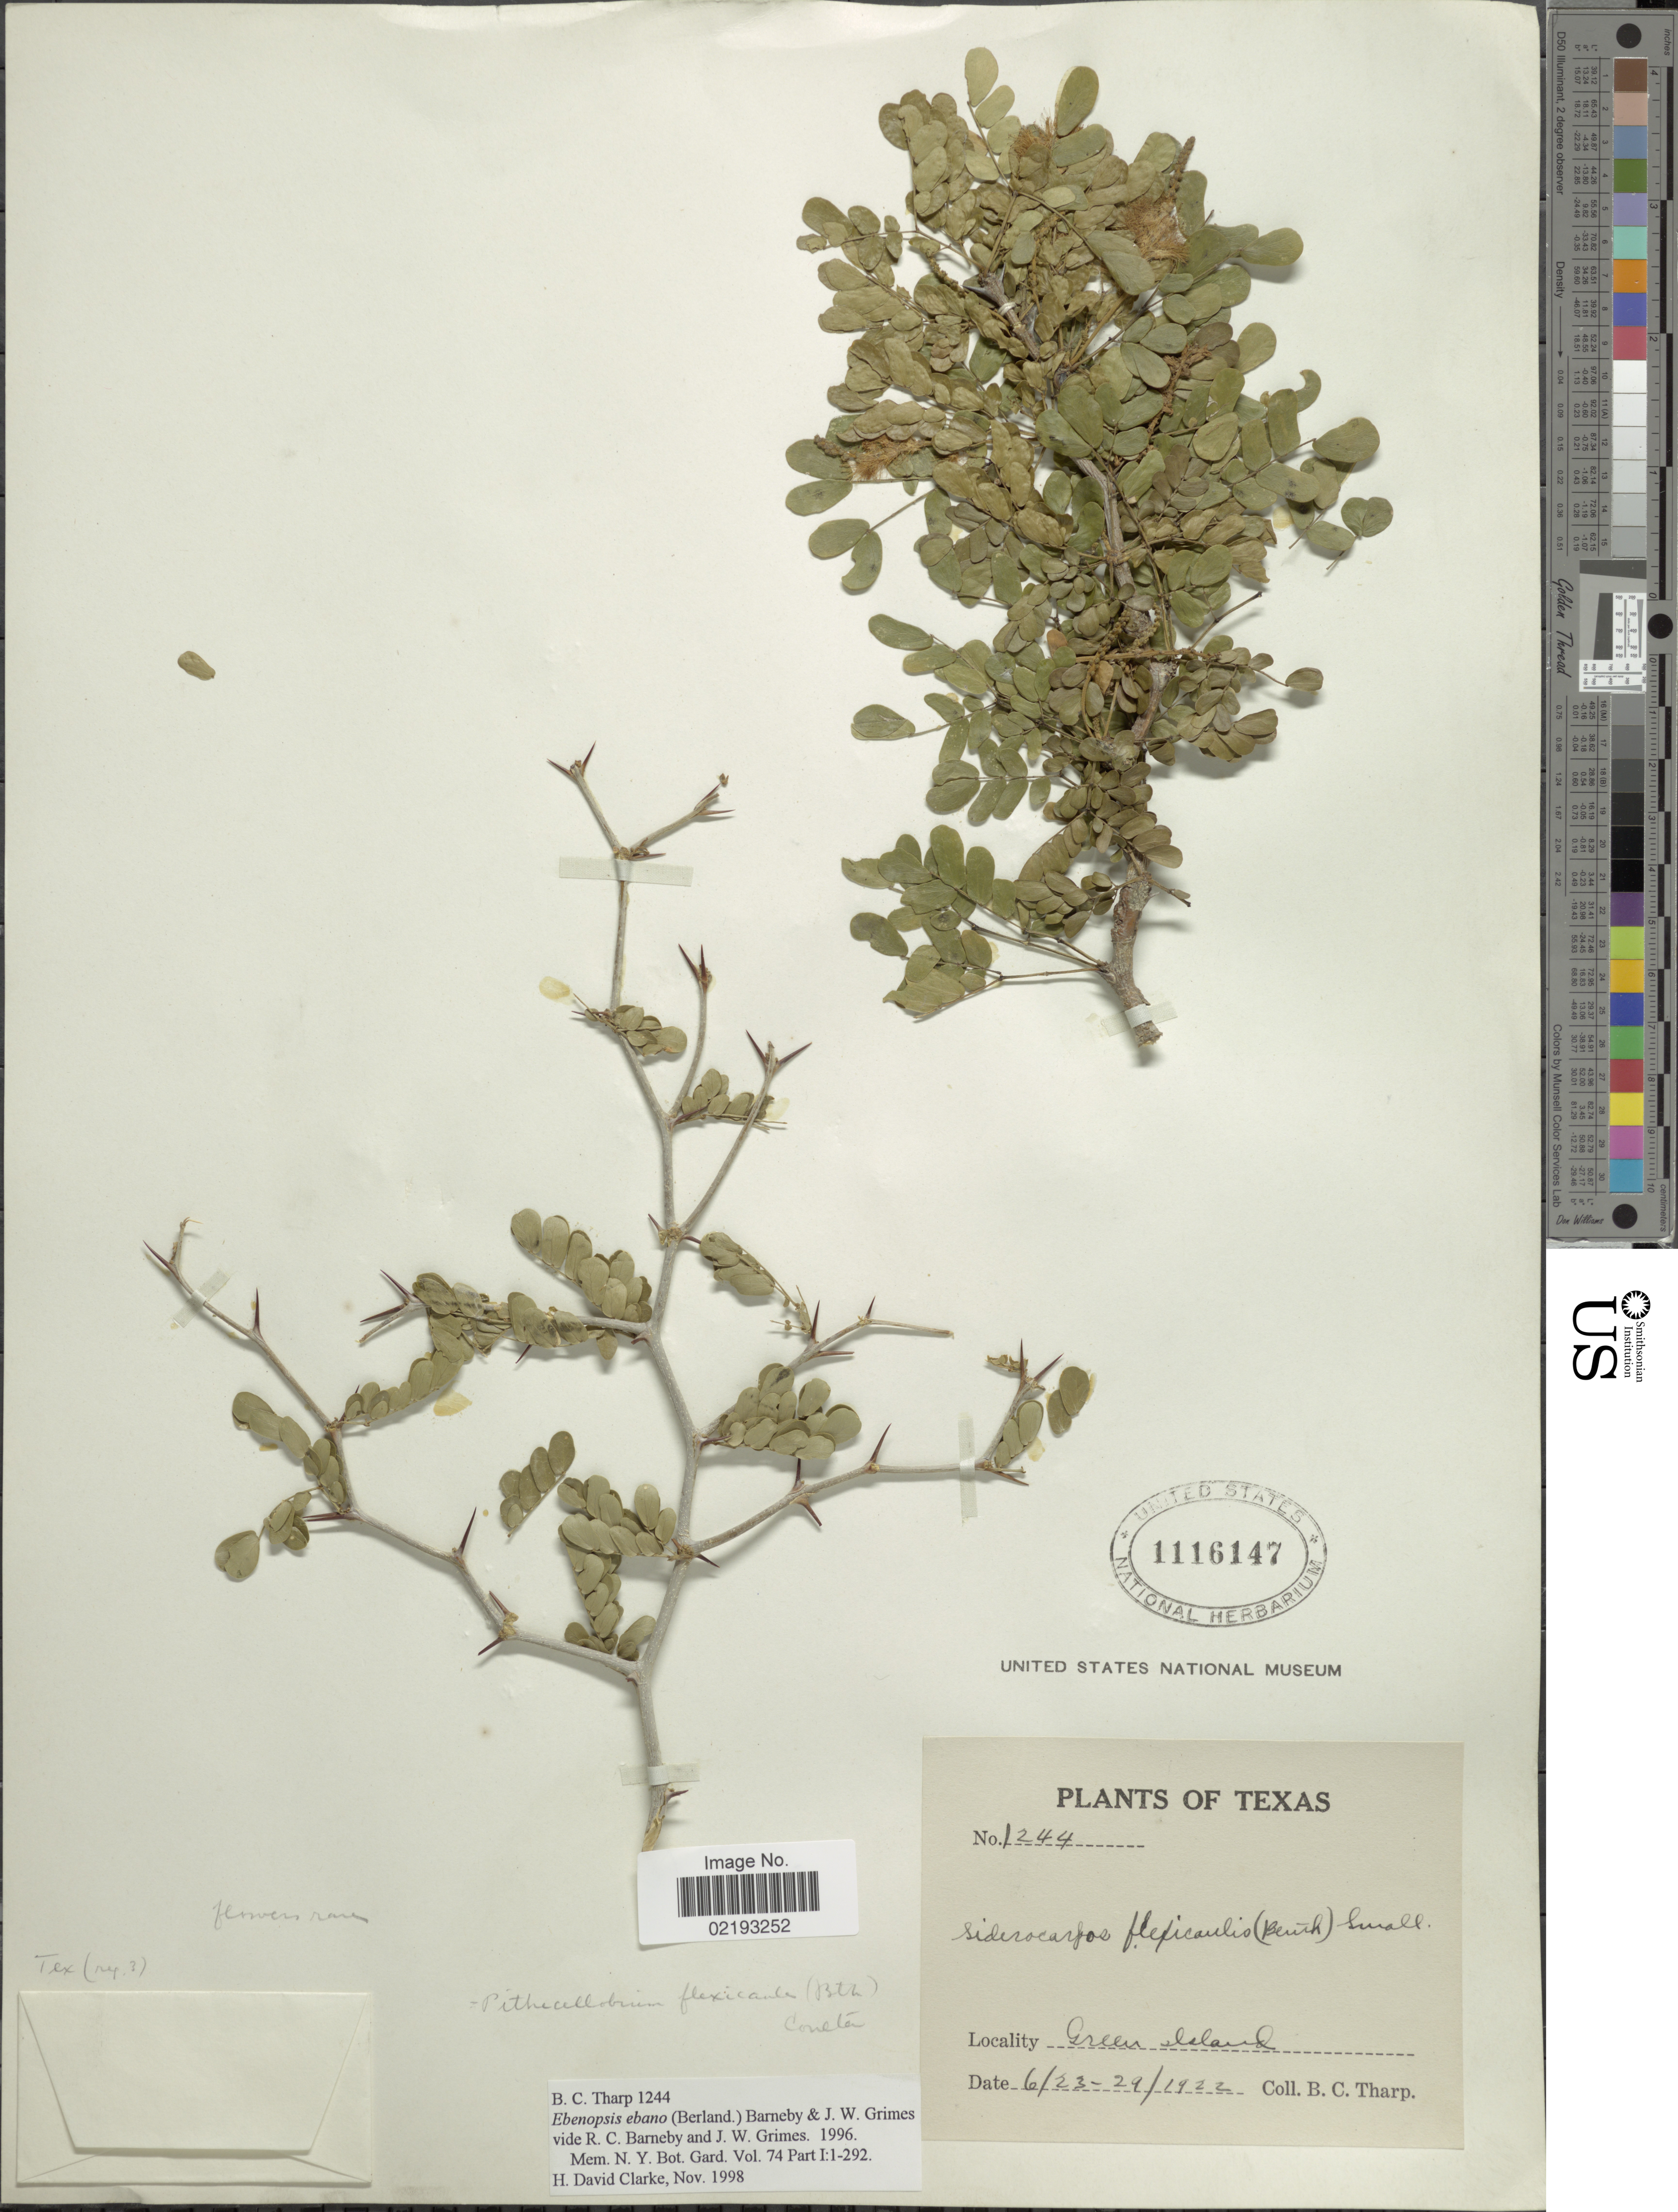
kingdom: Plantae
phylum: Tracheophyta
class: Magnoliopsida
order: Fabales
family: Fabaceae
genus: Ebenopsis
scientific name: Ebenopsis ebano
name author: (Berland.) Barneby & J.W. Grimes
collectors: B. C. Tharp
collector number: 1244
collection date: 1922-06-23/1922-06-29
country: United States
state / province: Texas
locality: Green Island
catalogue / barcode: US 1116147